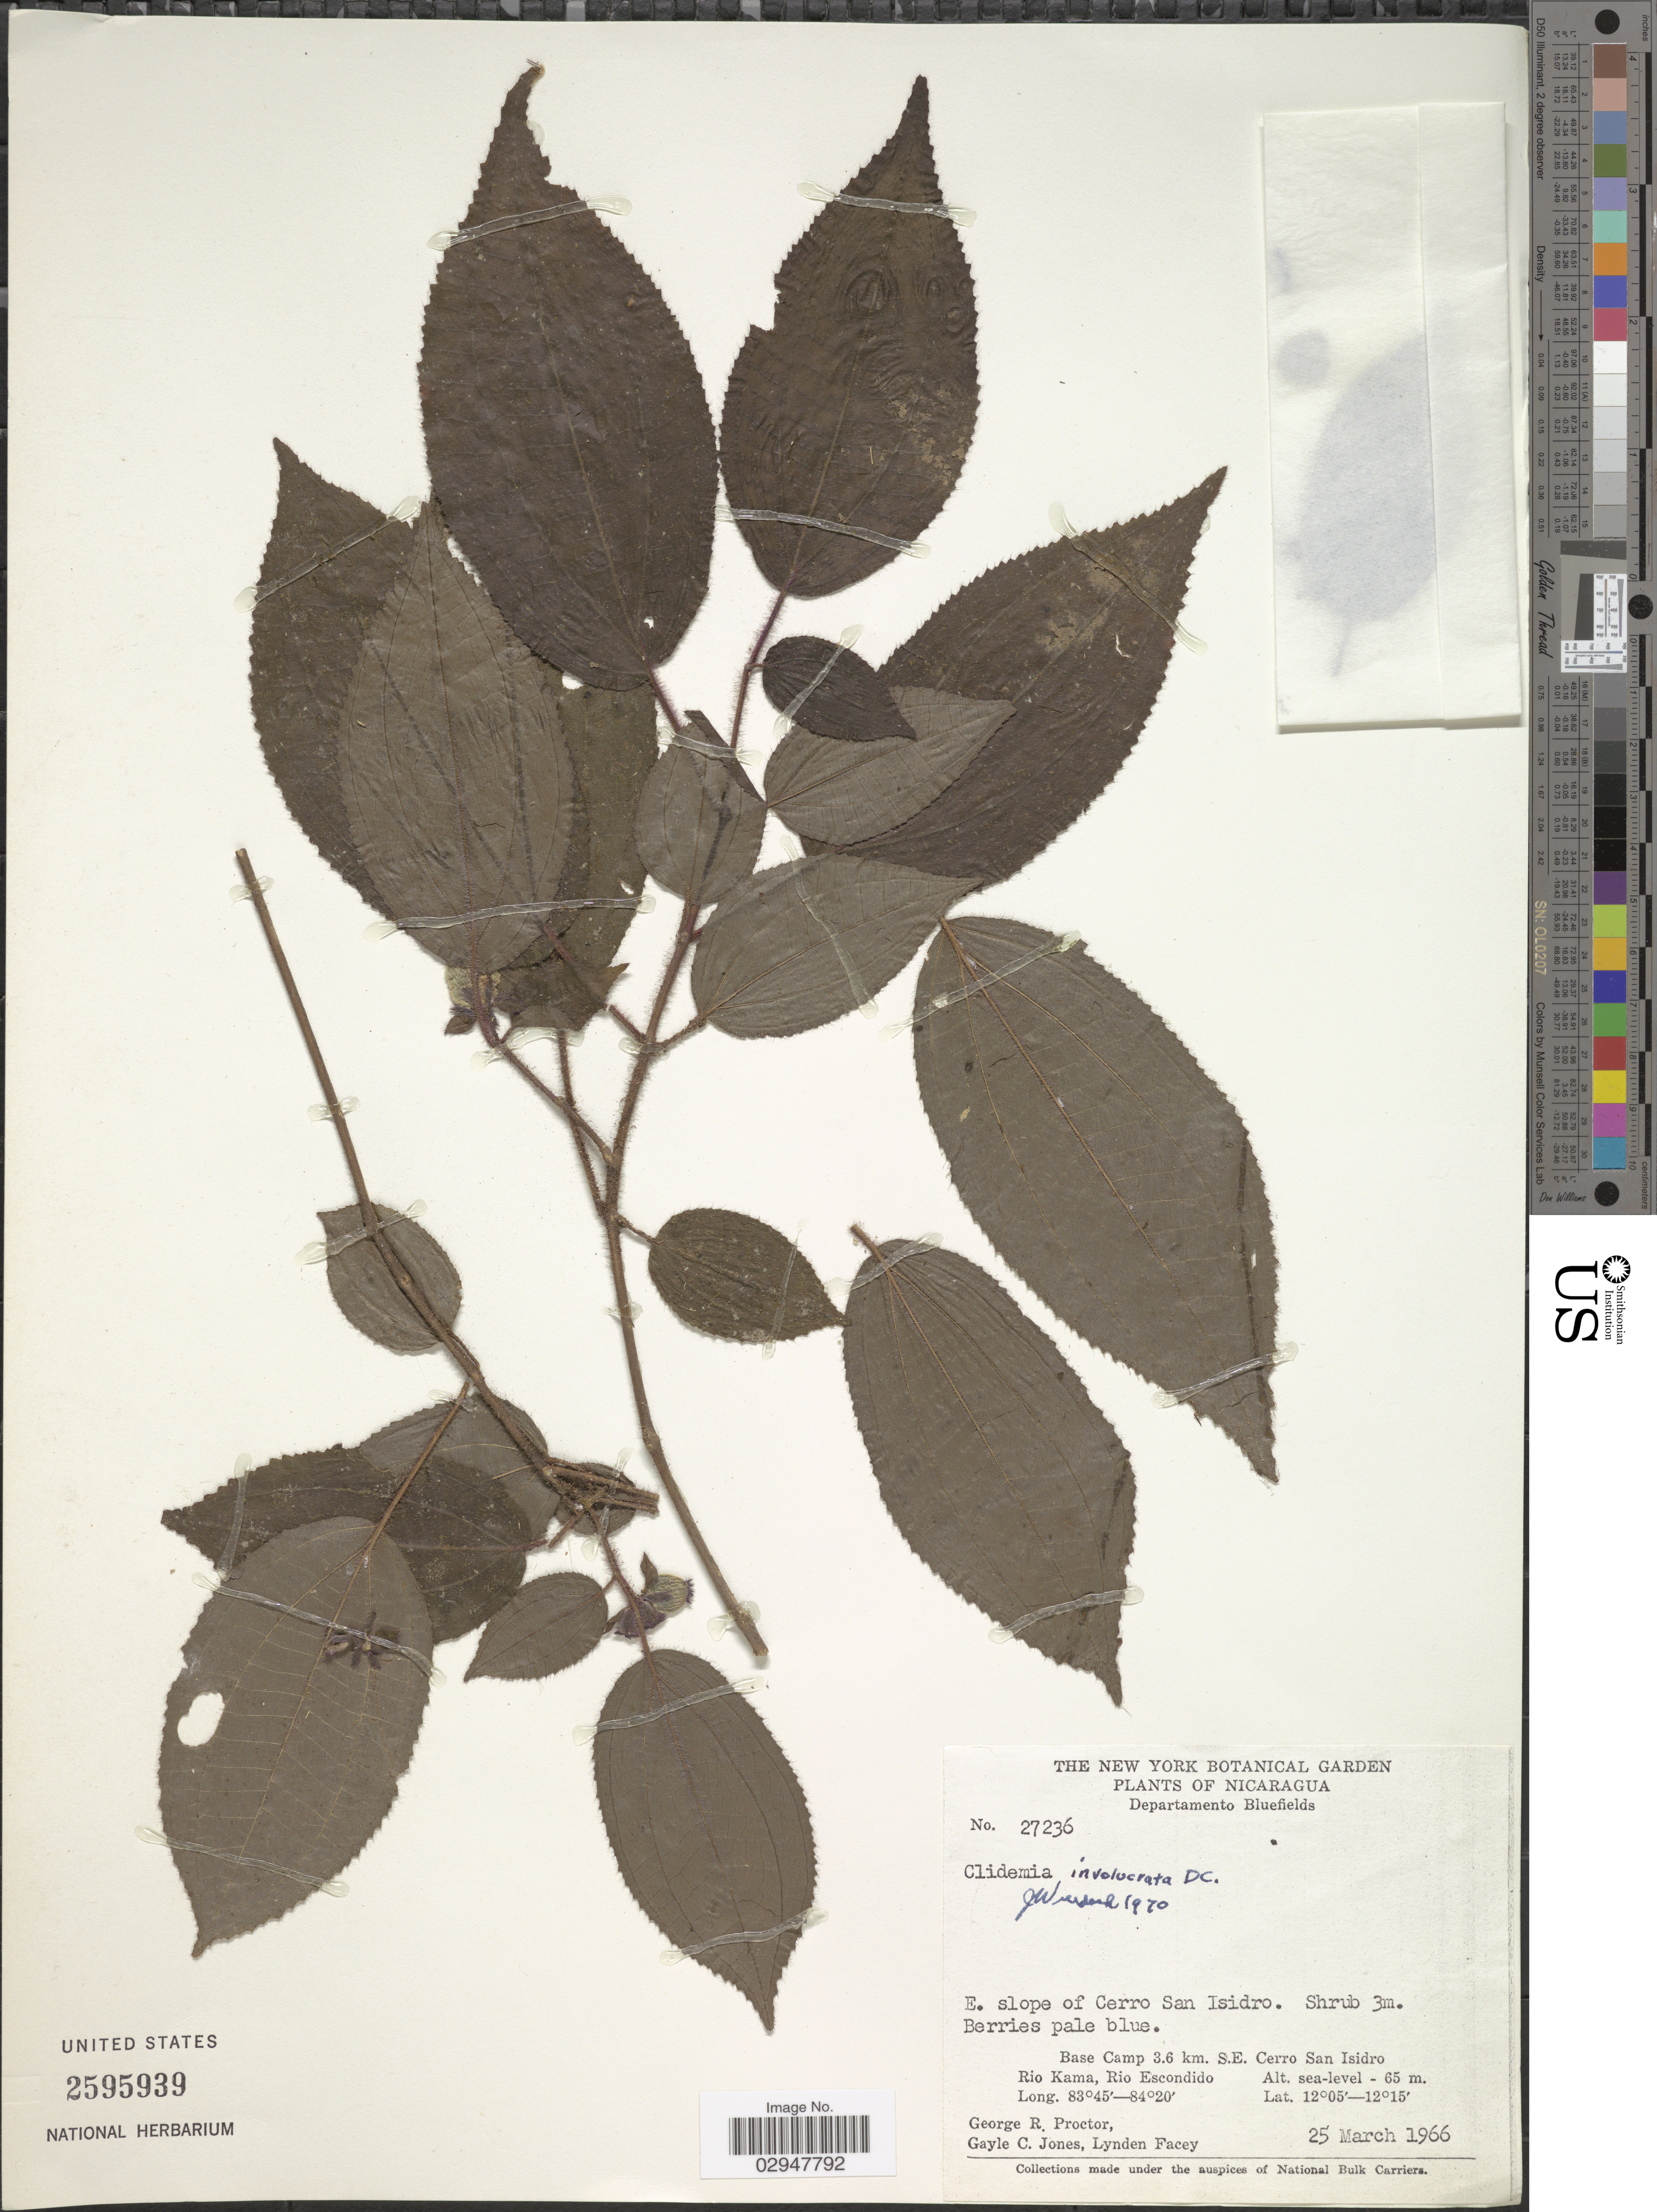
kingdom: Plantae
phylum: Tracheophyta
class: Magnoliopsida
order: Myrtales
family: Melastomataceae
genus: Clidemia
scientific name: Clidemia involucrata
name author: DC.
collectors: G. Proctor, G. C. Jones & L. Facey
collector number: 27236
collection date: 1966-03-25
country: Nicaragua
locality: Departamento Bluefields, E. slope of Cerro San Isidro, Base Camp 3.6 km. S.E. Cerro San Isidro, Rio Kama, Rio Escondido.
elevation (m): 0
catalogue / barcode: US 2595939